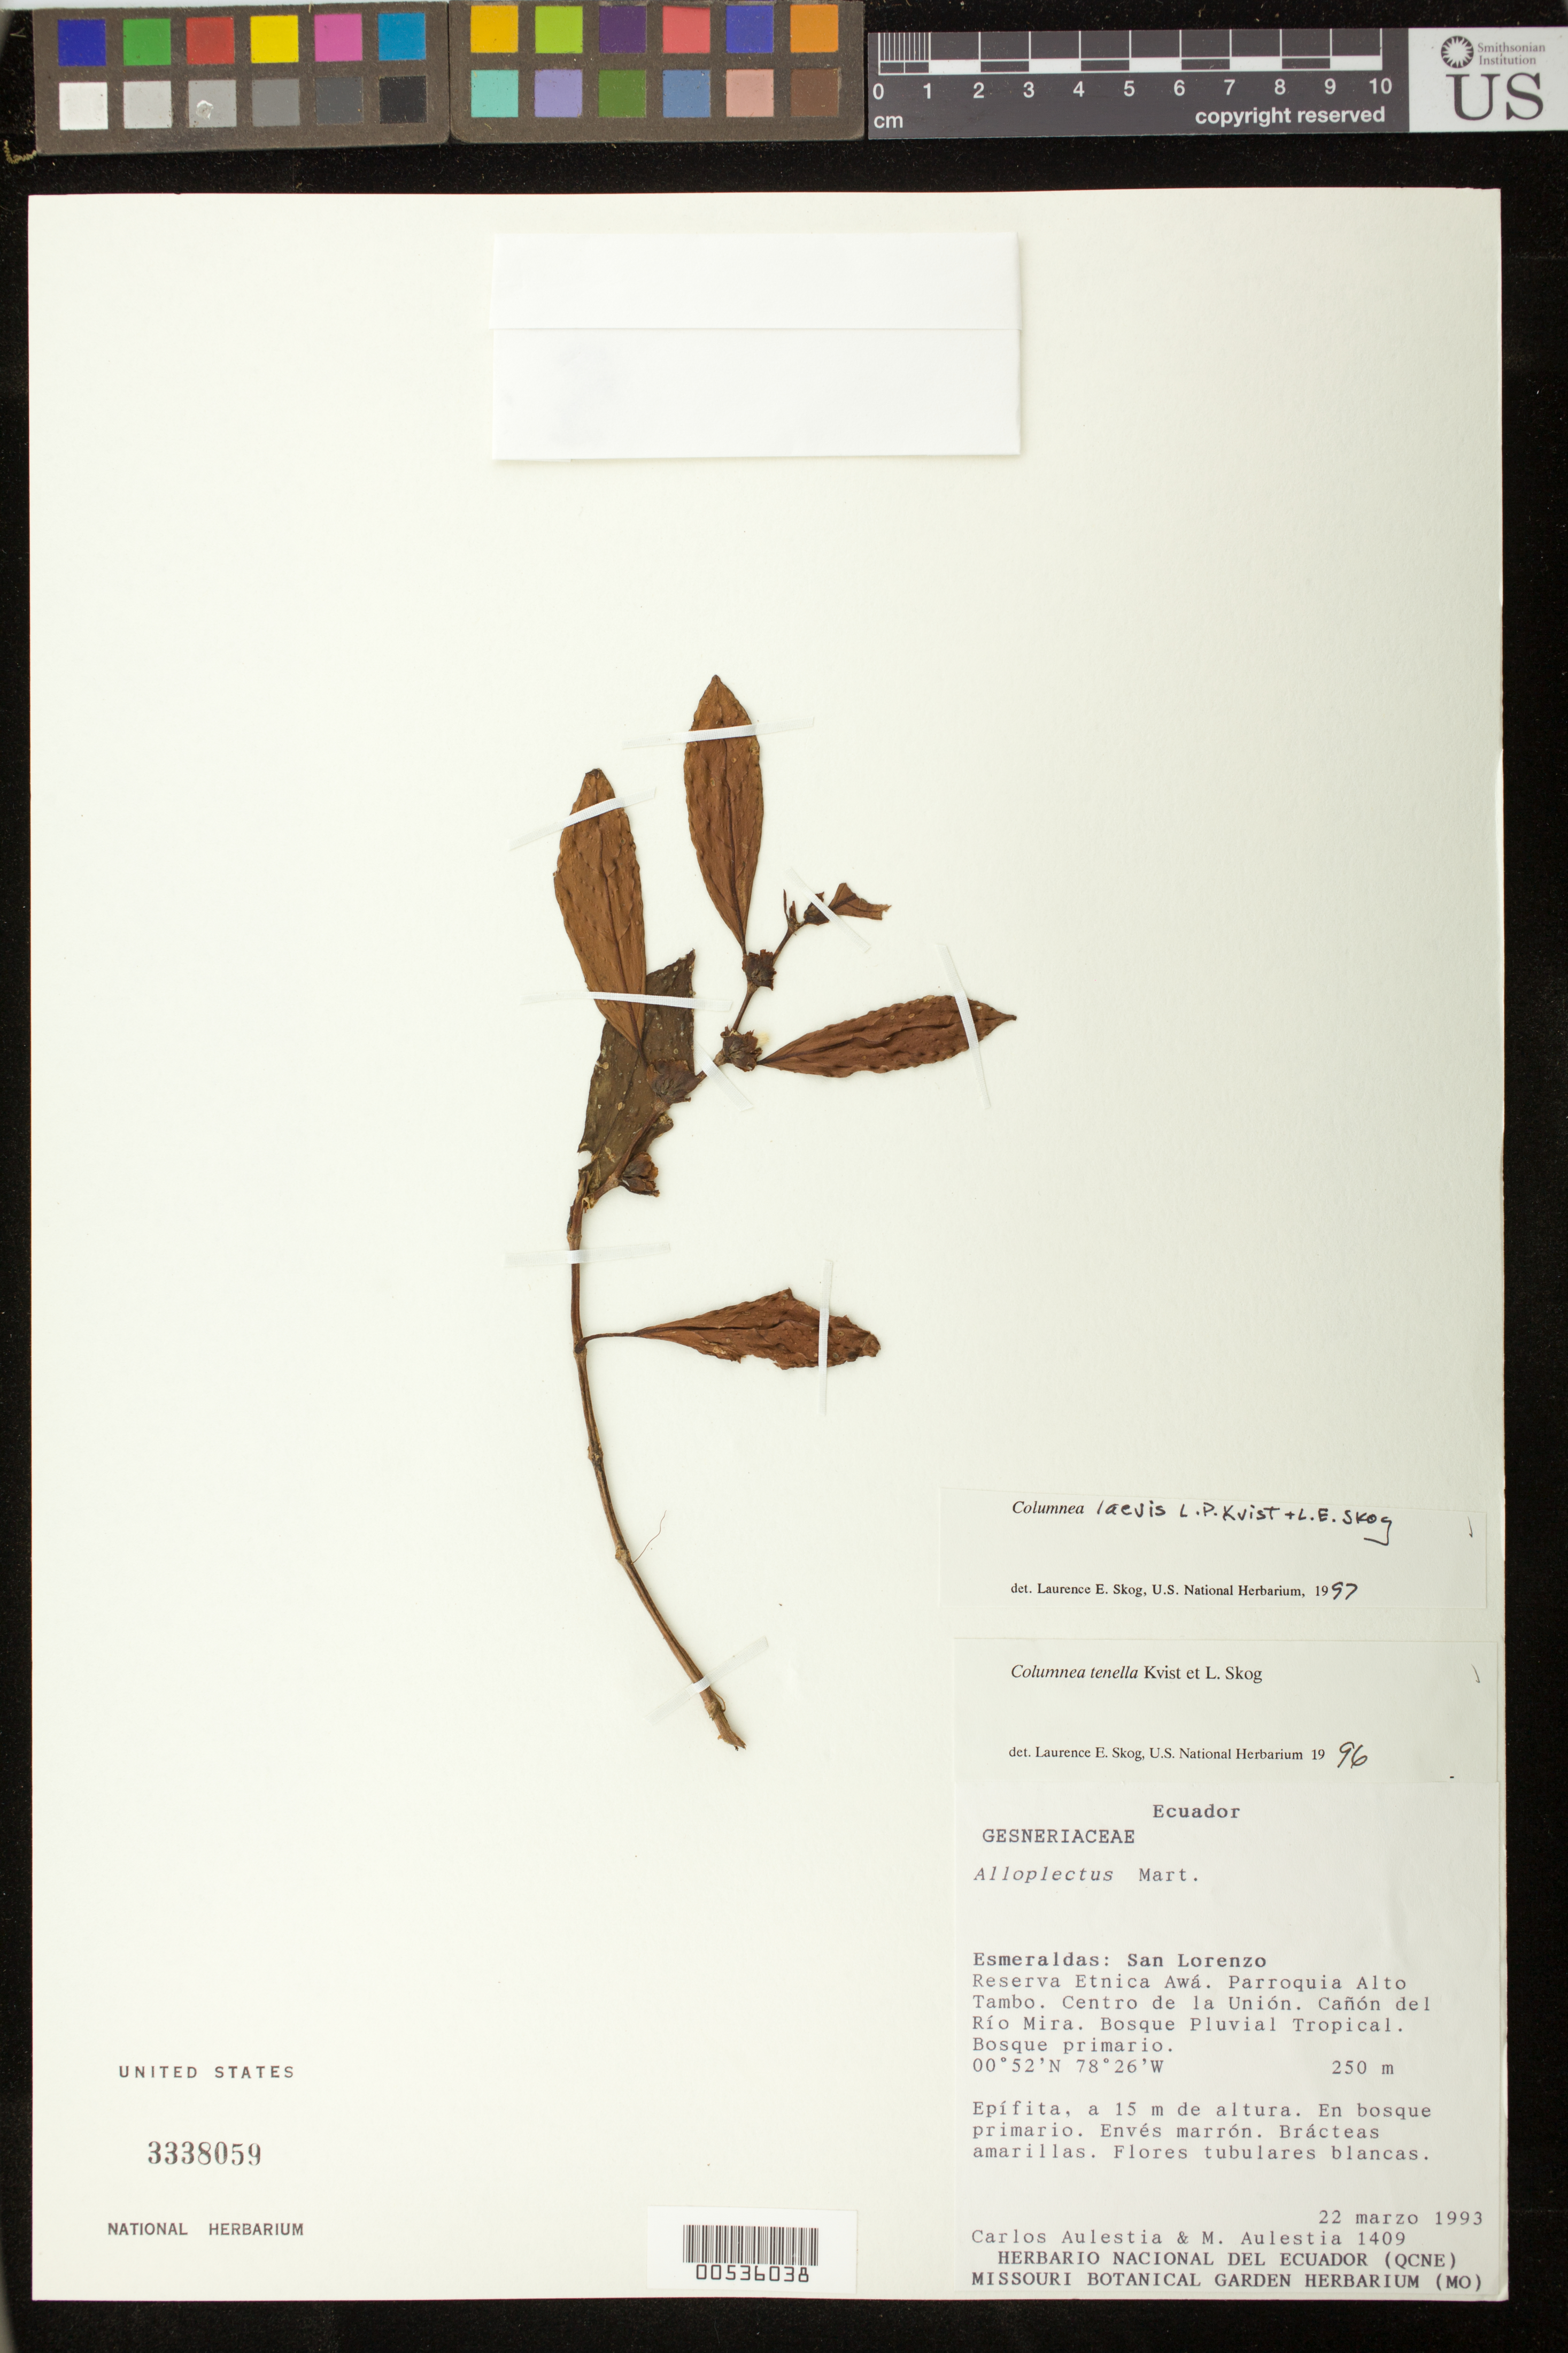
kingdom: Plantae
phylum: Tracheophyta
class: Magnoliopsida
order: Lamiales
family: Gesneriaceae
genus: Columnea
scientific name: Columnea laevis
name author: L.P. Kvist & L.E. Skog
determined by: Skog, Laurence E.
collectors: C. Aulestia & M. Aulestia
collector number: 1409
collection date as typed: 22 Mar 1993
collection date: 1993-03-22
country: Ecuador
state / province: Esmeraldas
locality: San Lorenzo: Reserva Etnica Awá, Parroquia Alto Tambo, Centro de la Unión, cañón del Río Mira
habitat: Bosque pluvial tropical, bosque primario; en bosque primario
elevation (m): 250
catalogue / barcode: US 3338059